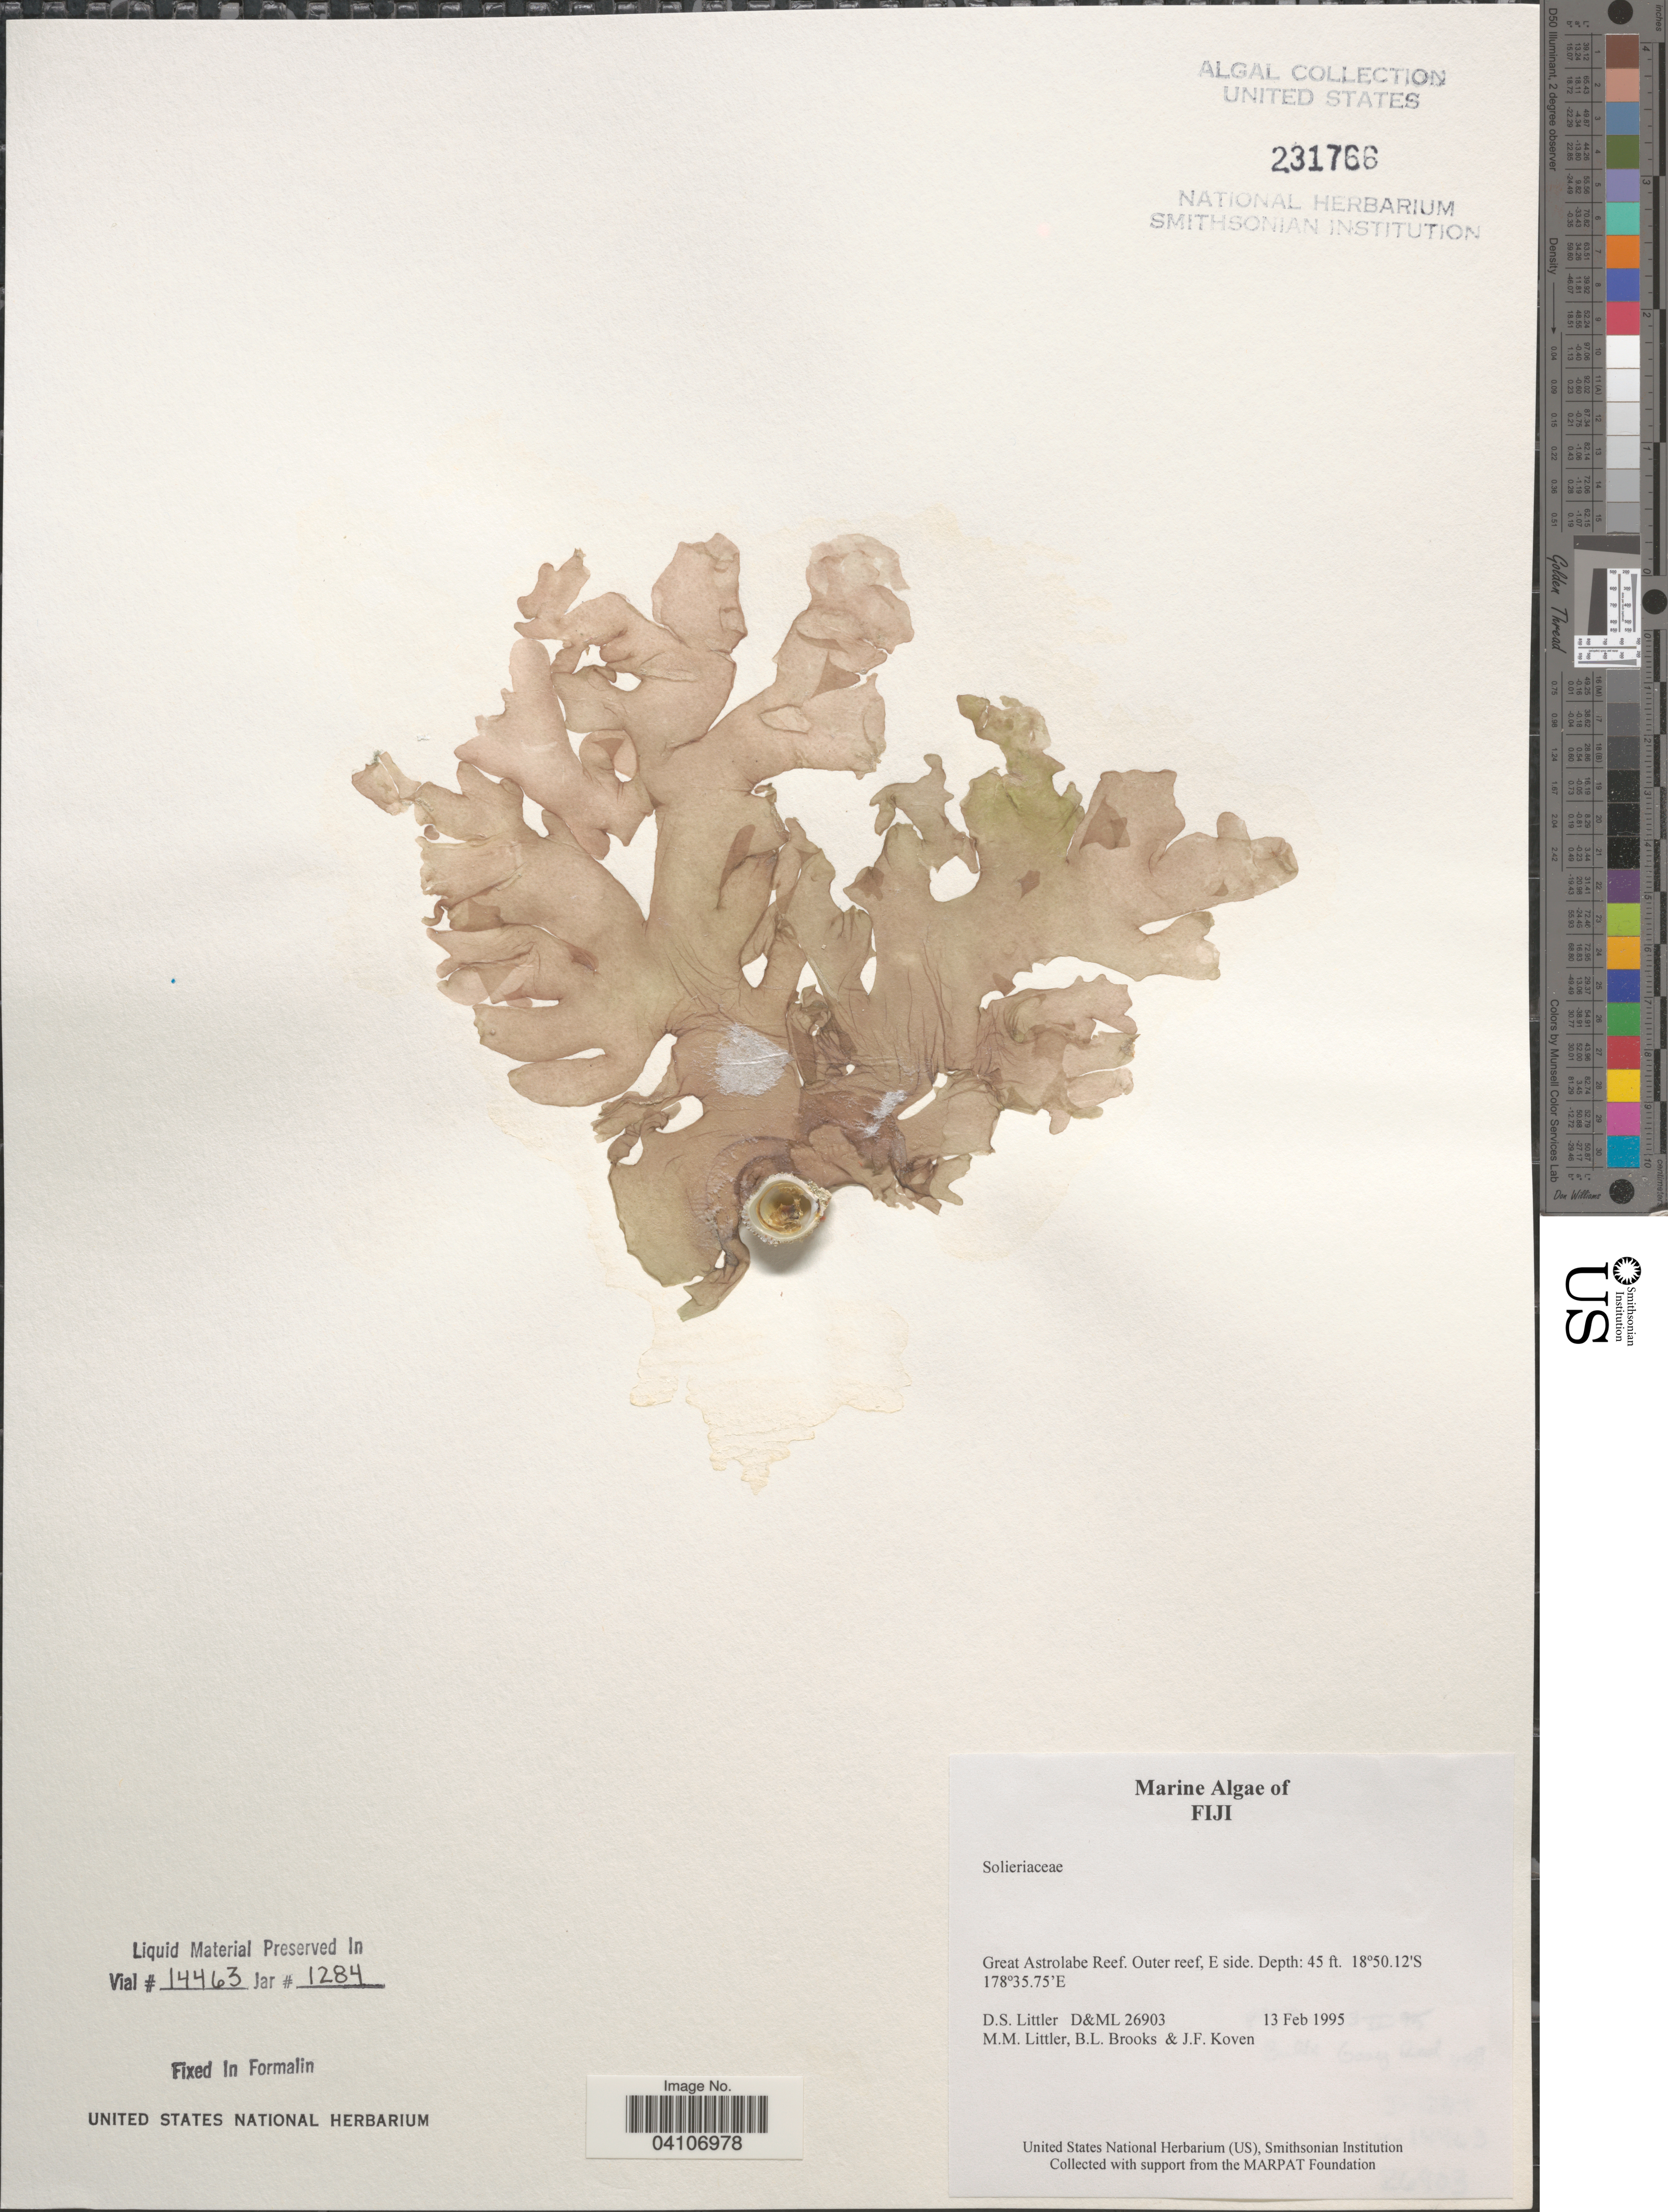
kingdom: Plantae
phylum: Rhodophyta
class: Florideophyceae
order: Gigartinales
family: Solieriaceae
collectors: D. S. Littler, B. Brooks & J. Koven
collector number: D&ML26903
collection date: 1995-02-13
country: Fiji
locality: Great Astrolabe Reef. Outer reef, E side.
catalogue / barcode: US 231766